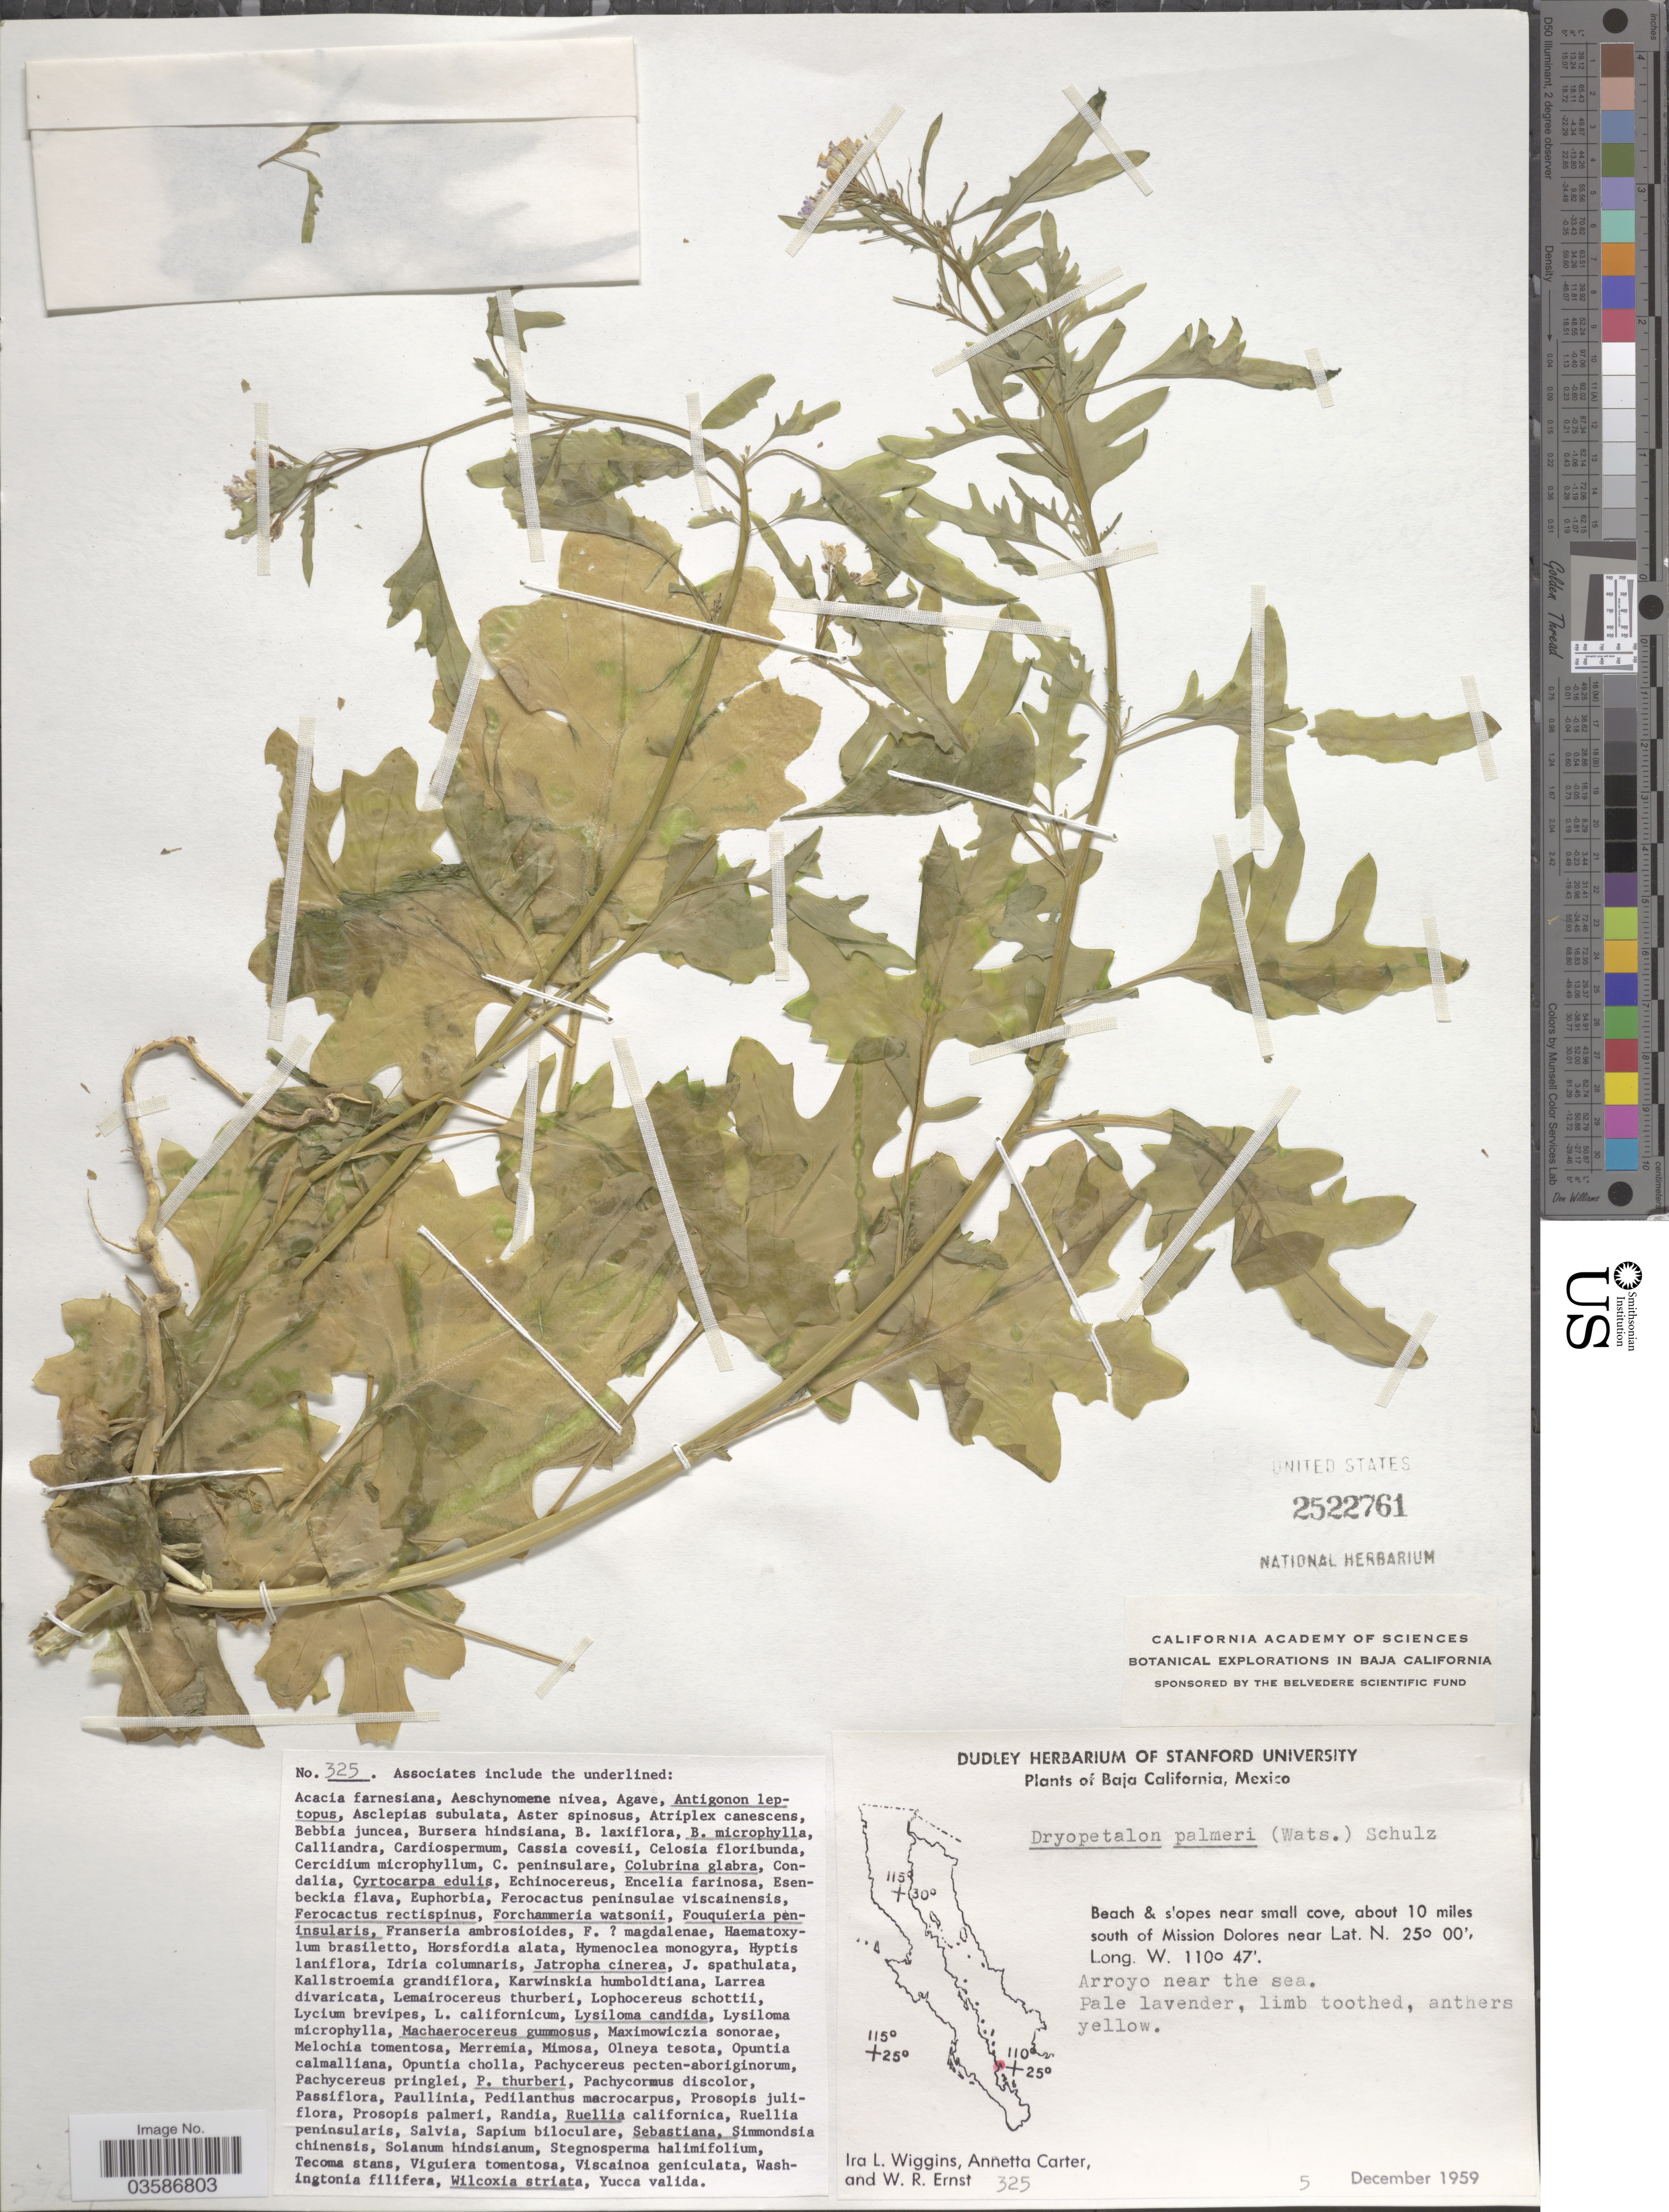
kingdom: Plantae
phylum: Tracheophyta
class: Magnoliopsida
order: Brassicales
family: Brassicaceae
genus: Dryopetalon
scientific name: Dryopetalon palmeri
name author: (S. Watson) O.E. Schulz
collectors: I. L. Wiggins, A. Carter & W. R. Ernst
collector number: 325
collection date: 1959-12-05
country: Mexico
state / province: Baja California Sur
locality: Beach & slopes near small cove, about 10 miles south of Mission Dolores. Arroyo near the sea.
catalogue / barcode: US 2522761